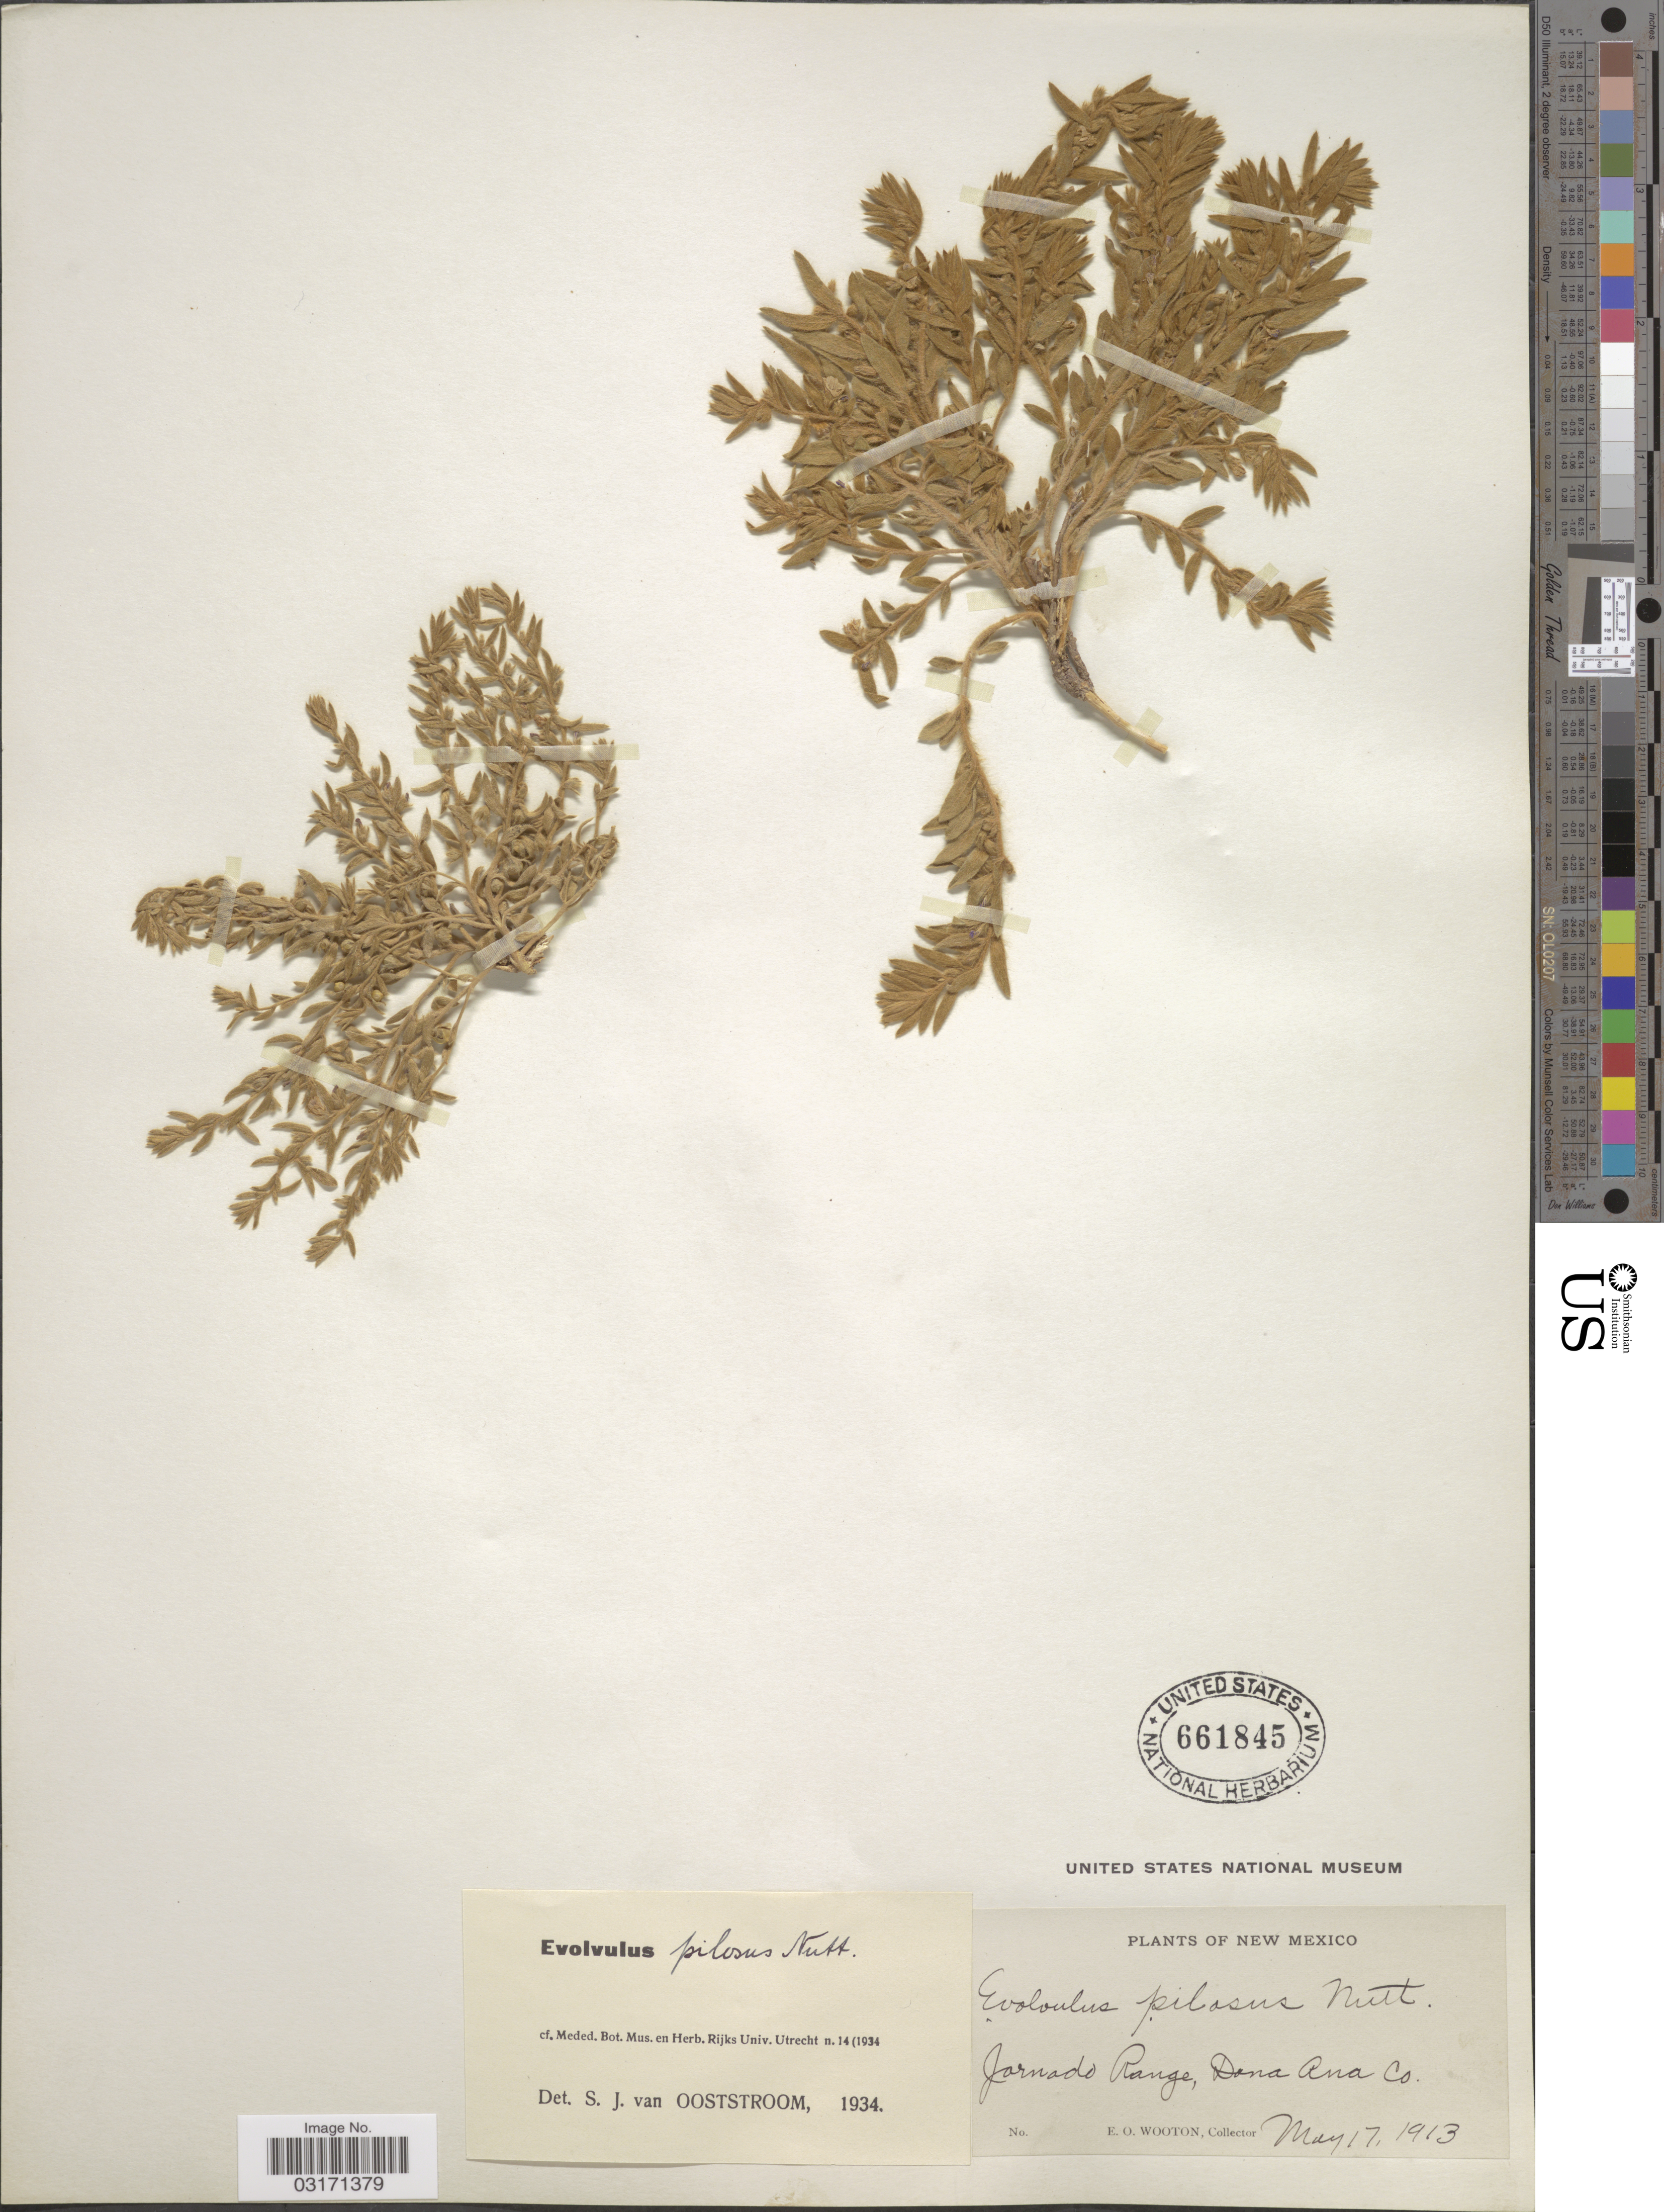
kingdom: Plantae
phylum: Tracheophyta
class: Magnoliopsida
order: Solanales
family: Convolvulaceae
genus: Evolvulus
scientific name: Evolvulus pilosus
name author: Roxb.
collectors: E. O. Wooton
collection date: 1913-05-17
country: United States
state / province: New Mexico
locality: Jornado Range, Dona Ana Co.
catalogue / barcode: US 661845